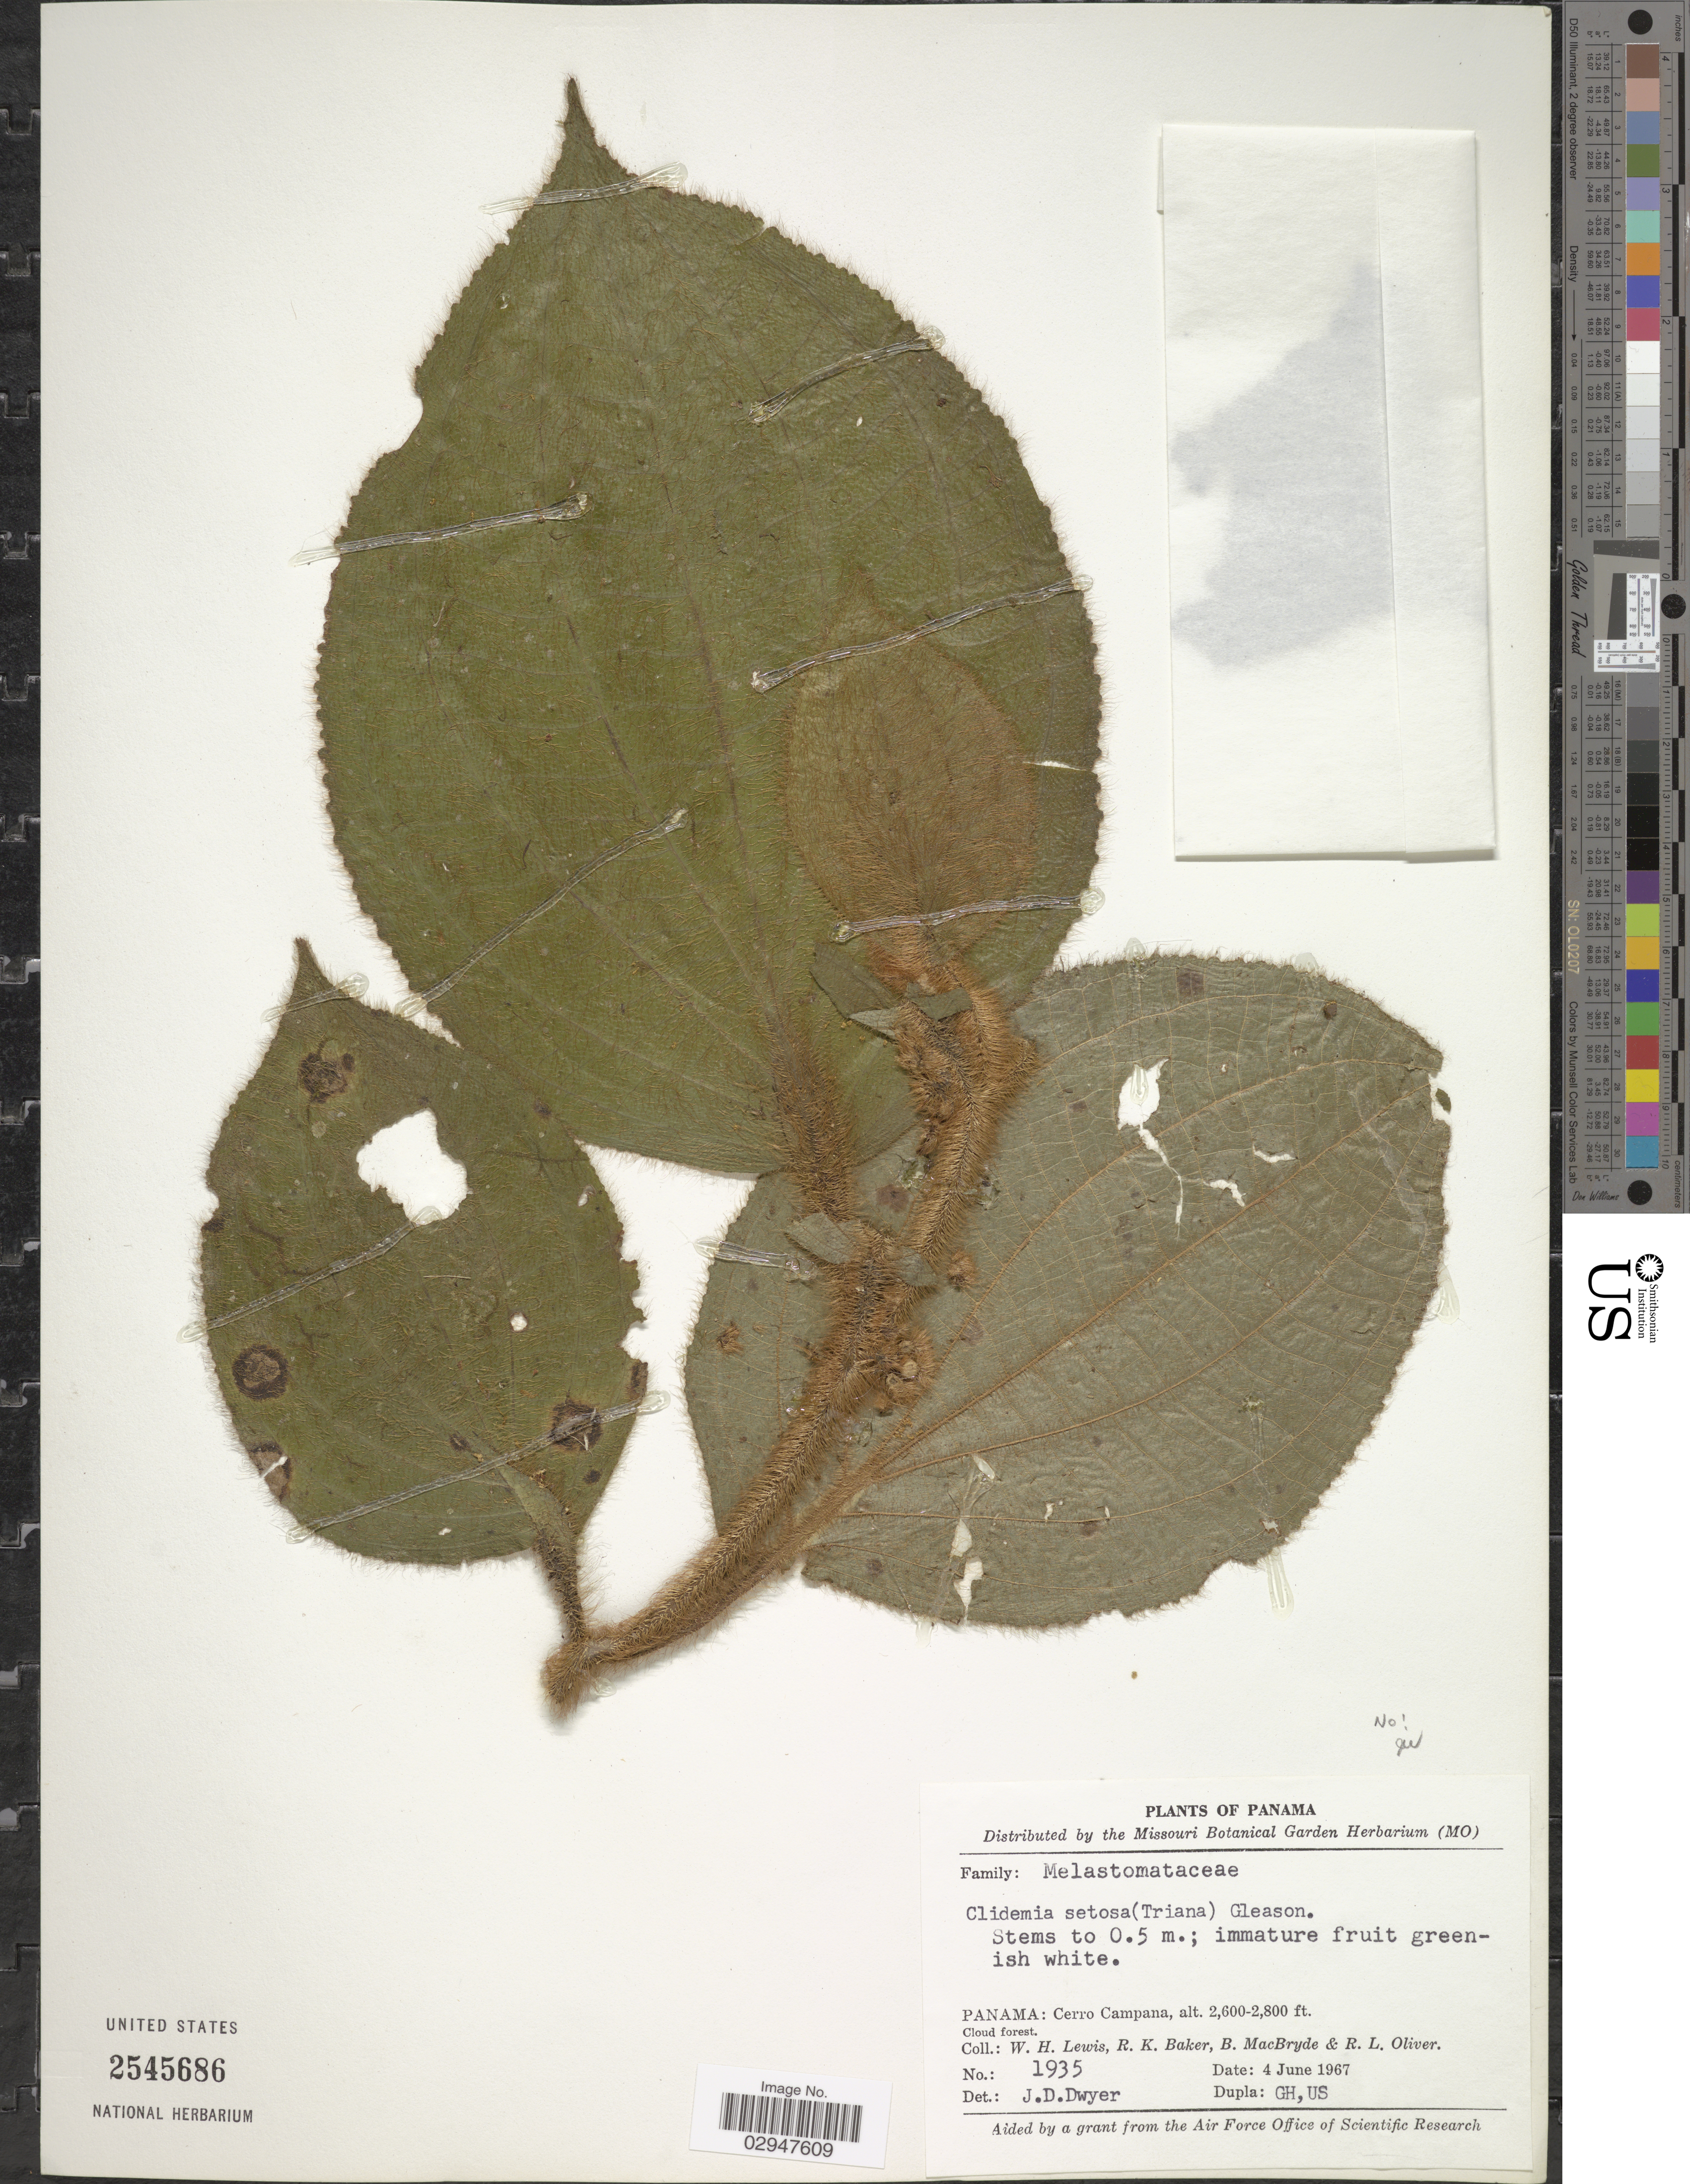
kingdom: Plantae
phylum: Tracheophyta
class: Magnoliopsida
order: Myrtales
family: Melastomataceae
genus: Clidemia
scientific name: Clidemia collina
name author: Gleason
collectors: W. H. Lewis, R. K. Baker, B. MacBryde & R. Oliver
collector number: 1935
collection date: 1967-06-04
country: Panama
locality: Cerro Campana.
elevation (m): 792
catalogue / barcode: US 2545686